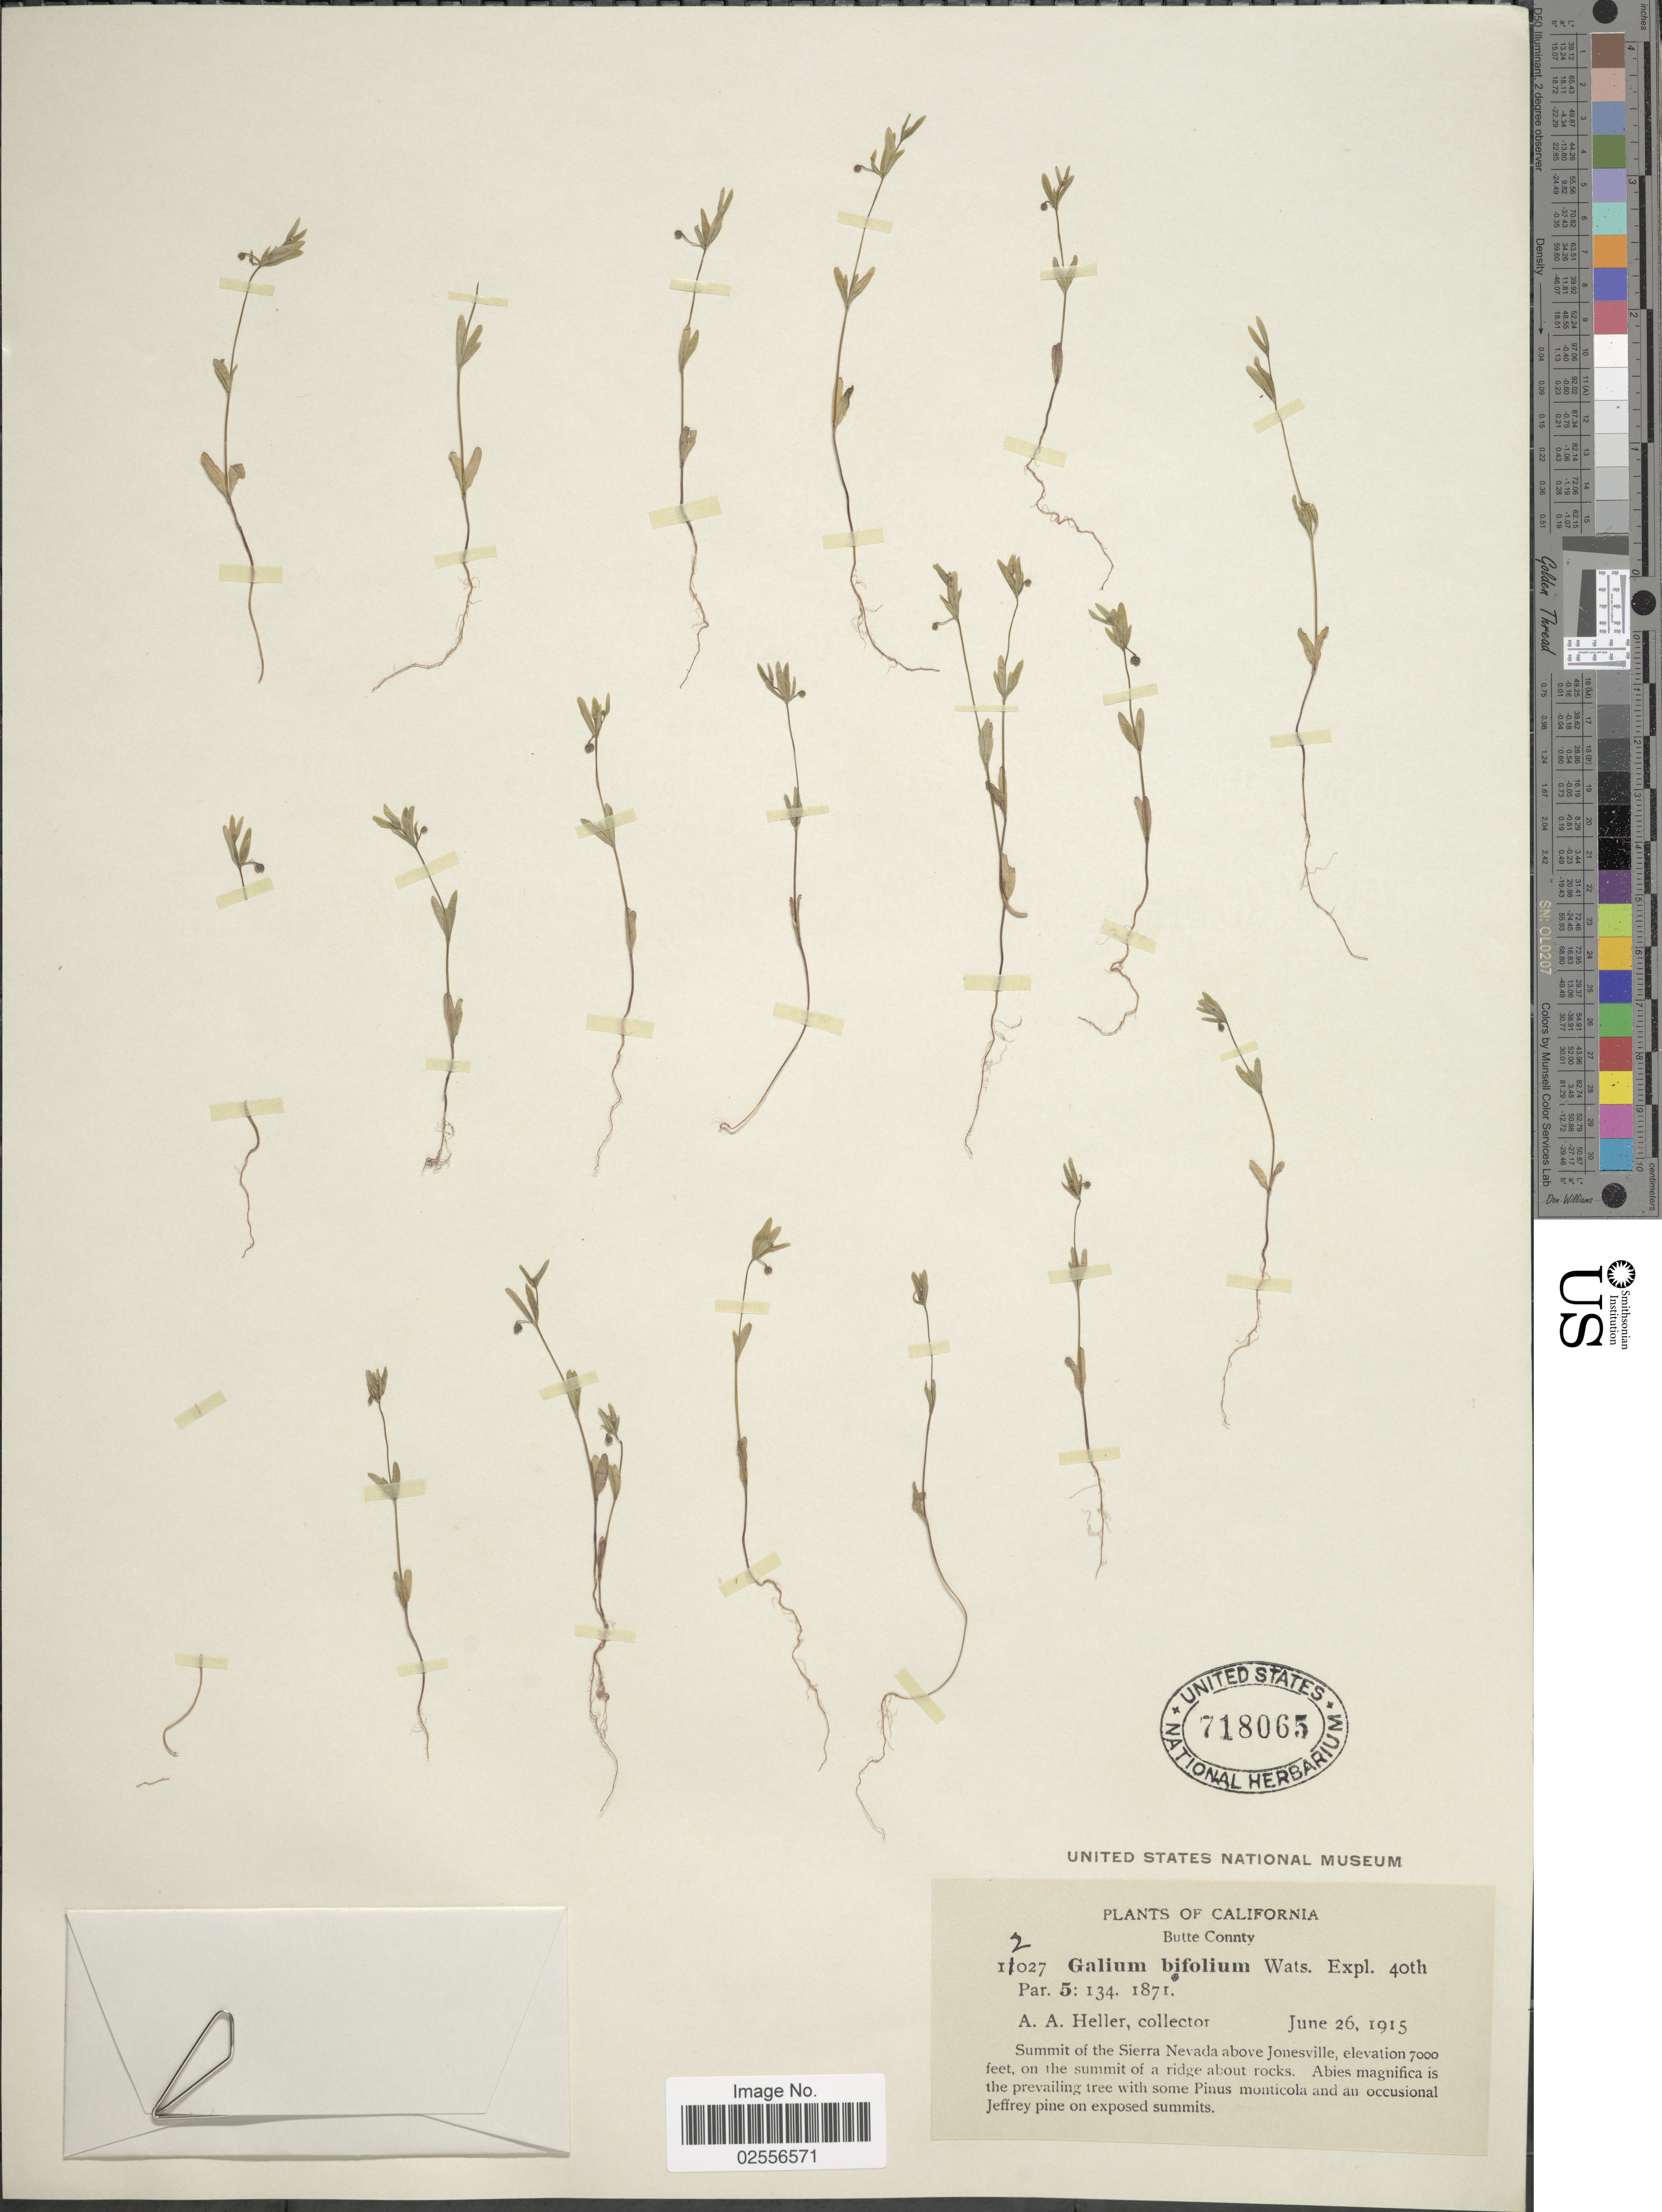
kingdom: Plantae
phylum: Tracheophyta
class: Magnoliopsida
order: Gentianales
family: Rubiaceae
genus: Galium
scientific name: Galium bifolium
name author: S. Watson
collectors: A. A. Heller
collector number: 12027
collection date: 1915-06-26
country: United States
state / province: California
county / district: Butte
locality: Butte County, Summit of the Sierra Nevada above Jonesville, on the summit of a ridge about rocks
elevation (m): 2134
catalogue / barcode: US 718065